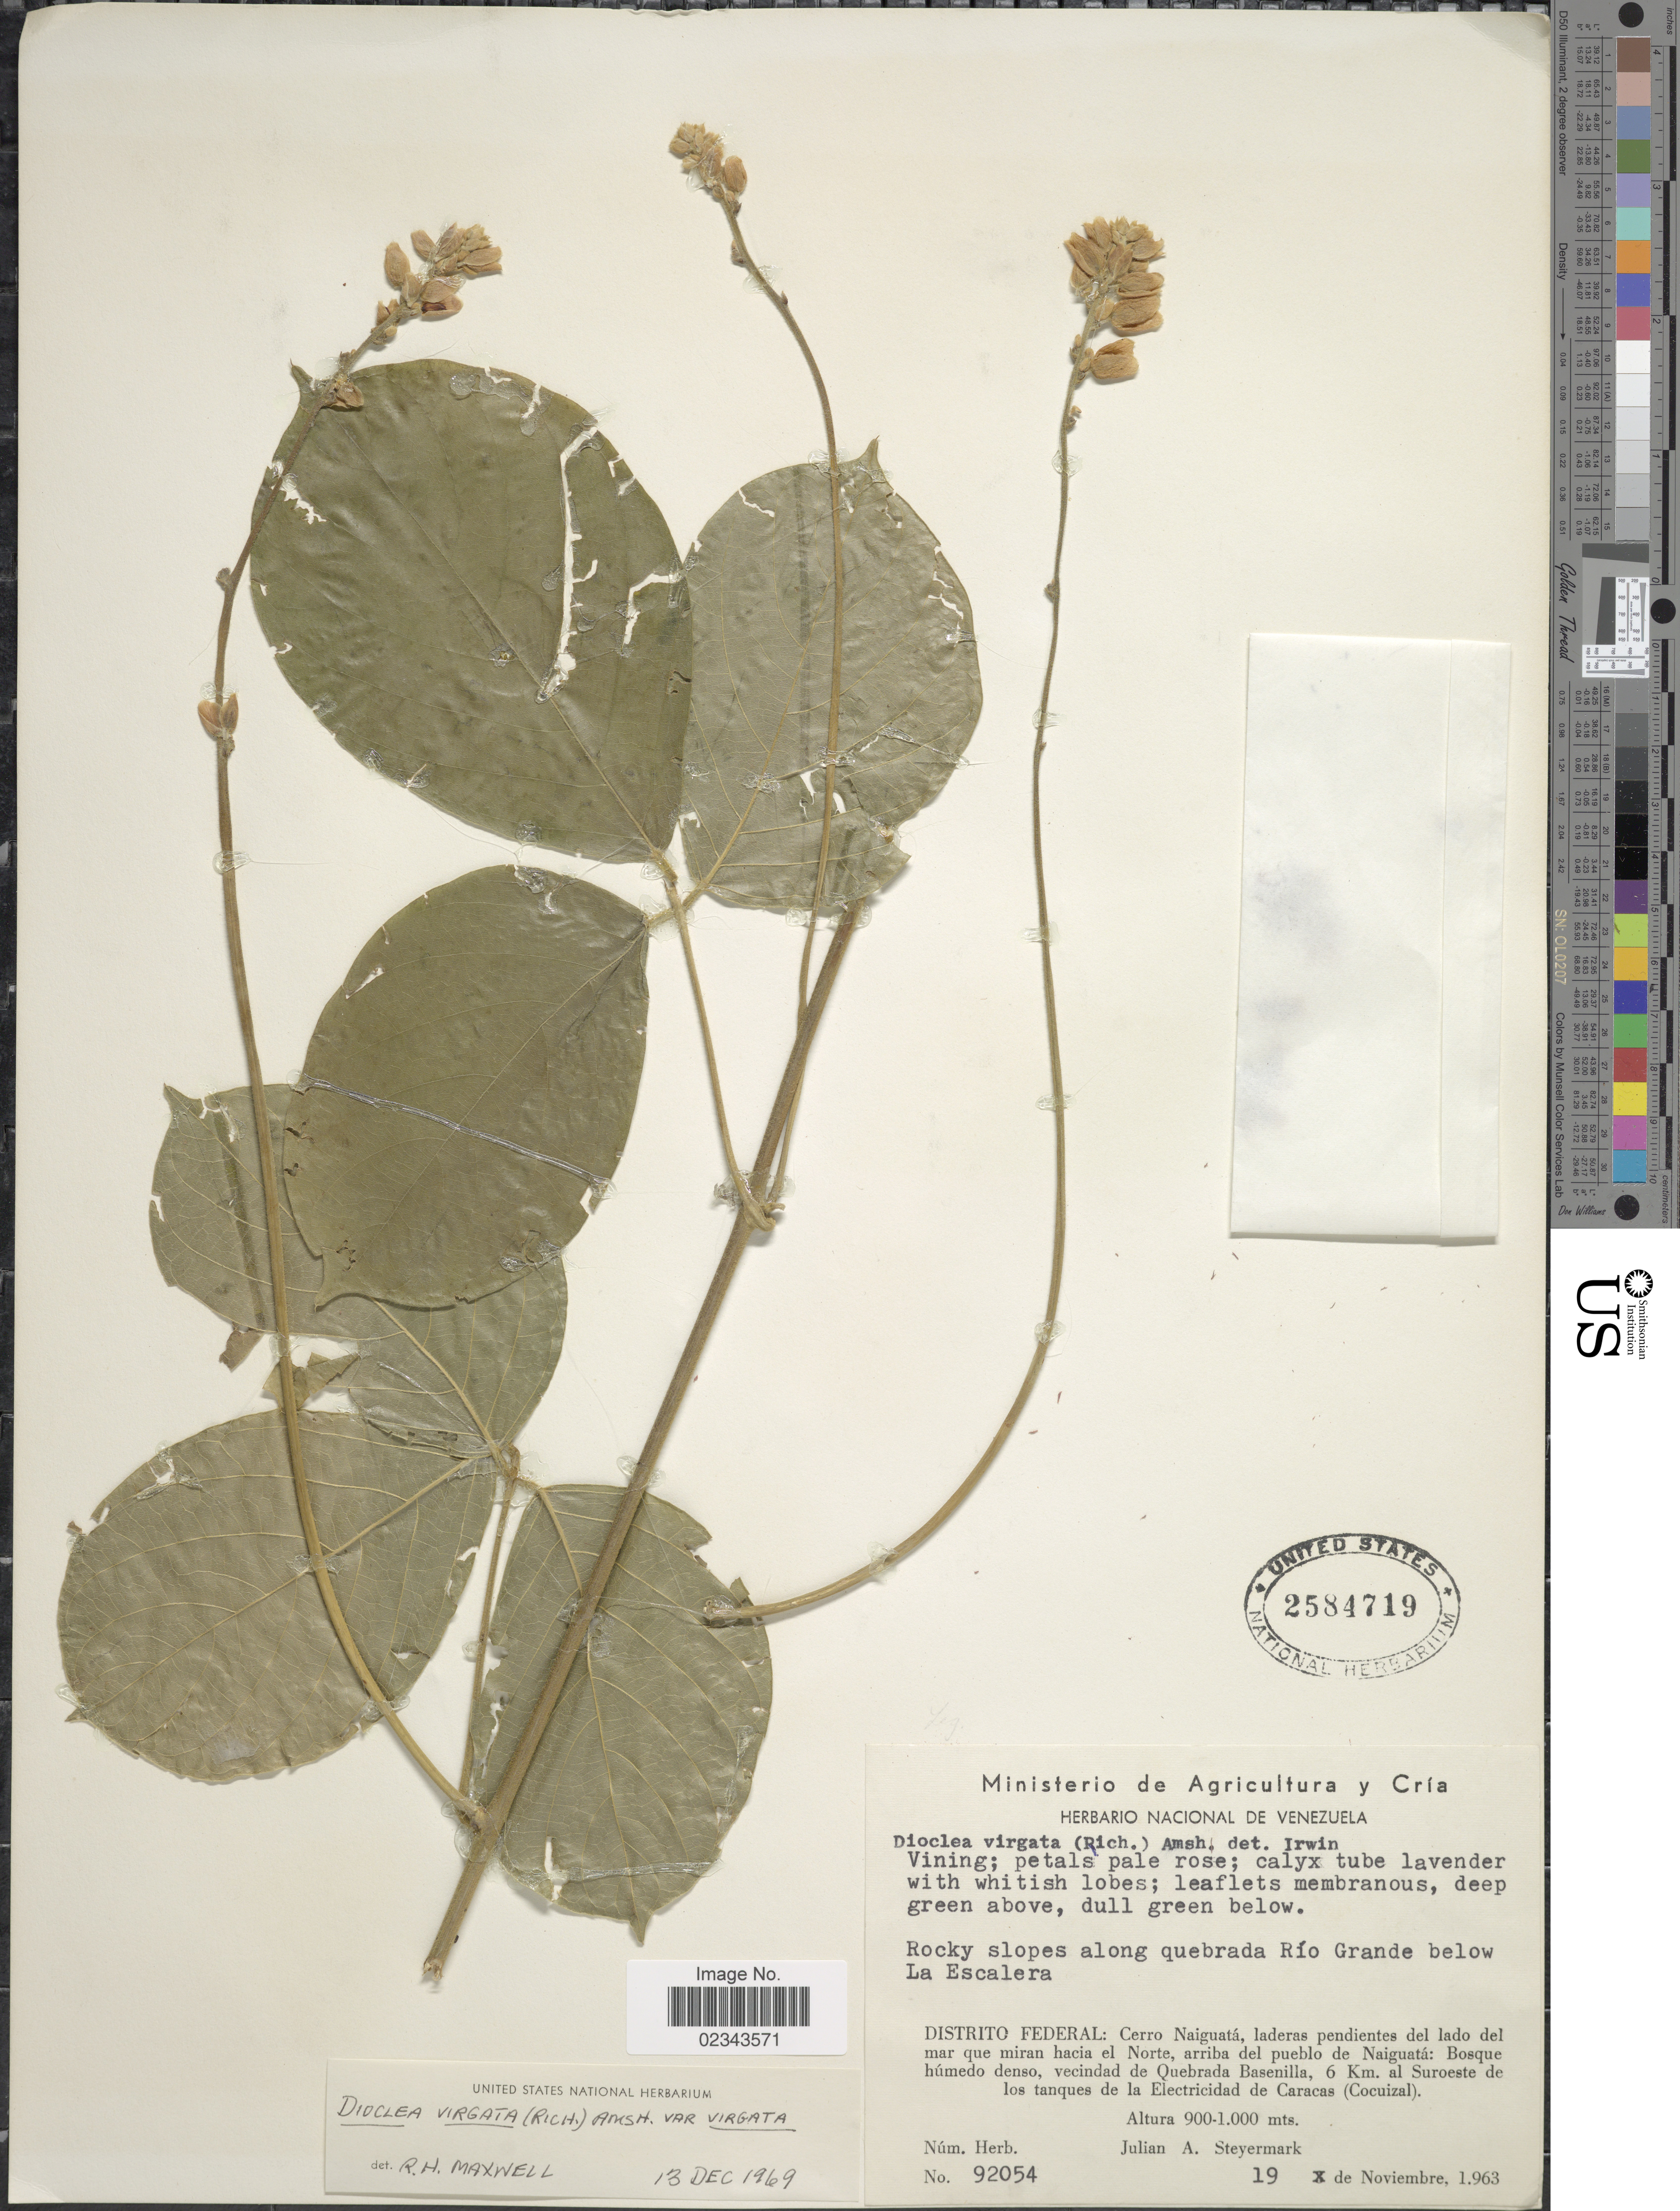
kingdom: Plantae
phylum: Tracheophyta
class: Magnoliopsida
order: Fabales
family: Fabaceae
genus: Dioclea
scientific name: Dioclea virgata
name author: (Rich.) Amshoff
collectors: J. Steyermark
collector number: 92054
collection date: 1963-11-19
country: Venezuela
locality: Rocky slopes along Quebrada Rio Grande below La Escalera, Distrito Federal: Cerro Naiguata, laderas pendientes del lado del mar que miran hacia del Norte, arriba del pueblo de Naiguata: Bosque humedo denso, vecindad de Quebrada Basenilla, 6 Km. al Suroeste de los tanques de la Electricidqad de Caracas (Cocuizal)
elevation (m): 900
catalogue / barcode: US 2584719